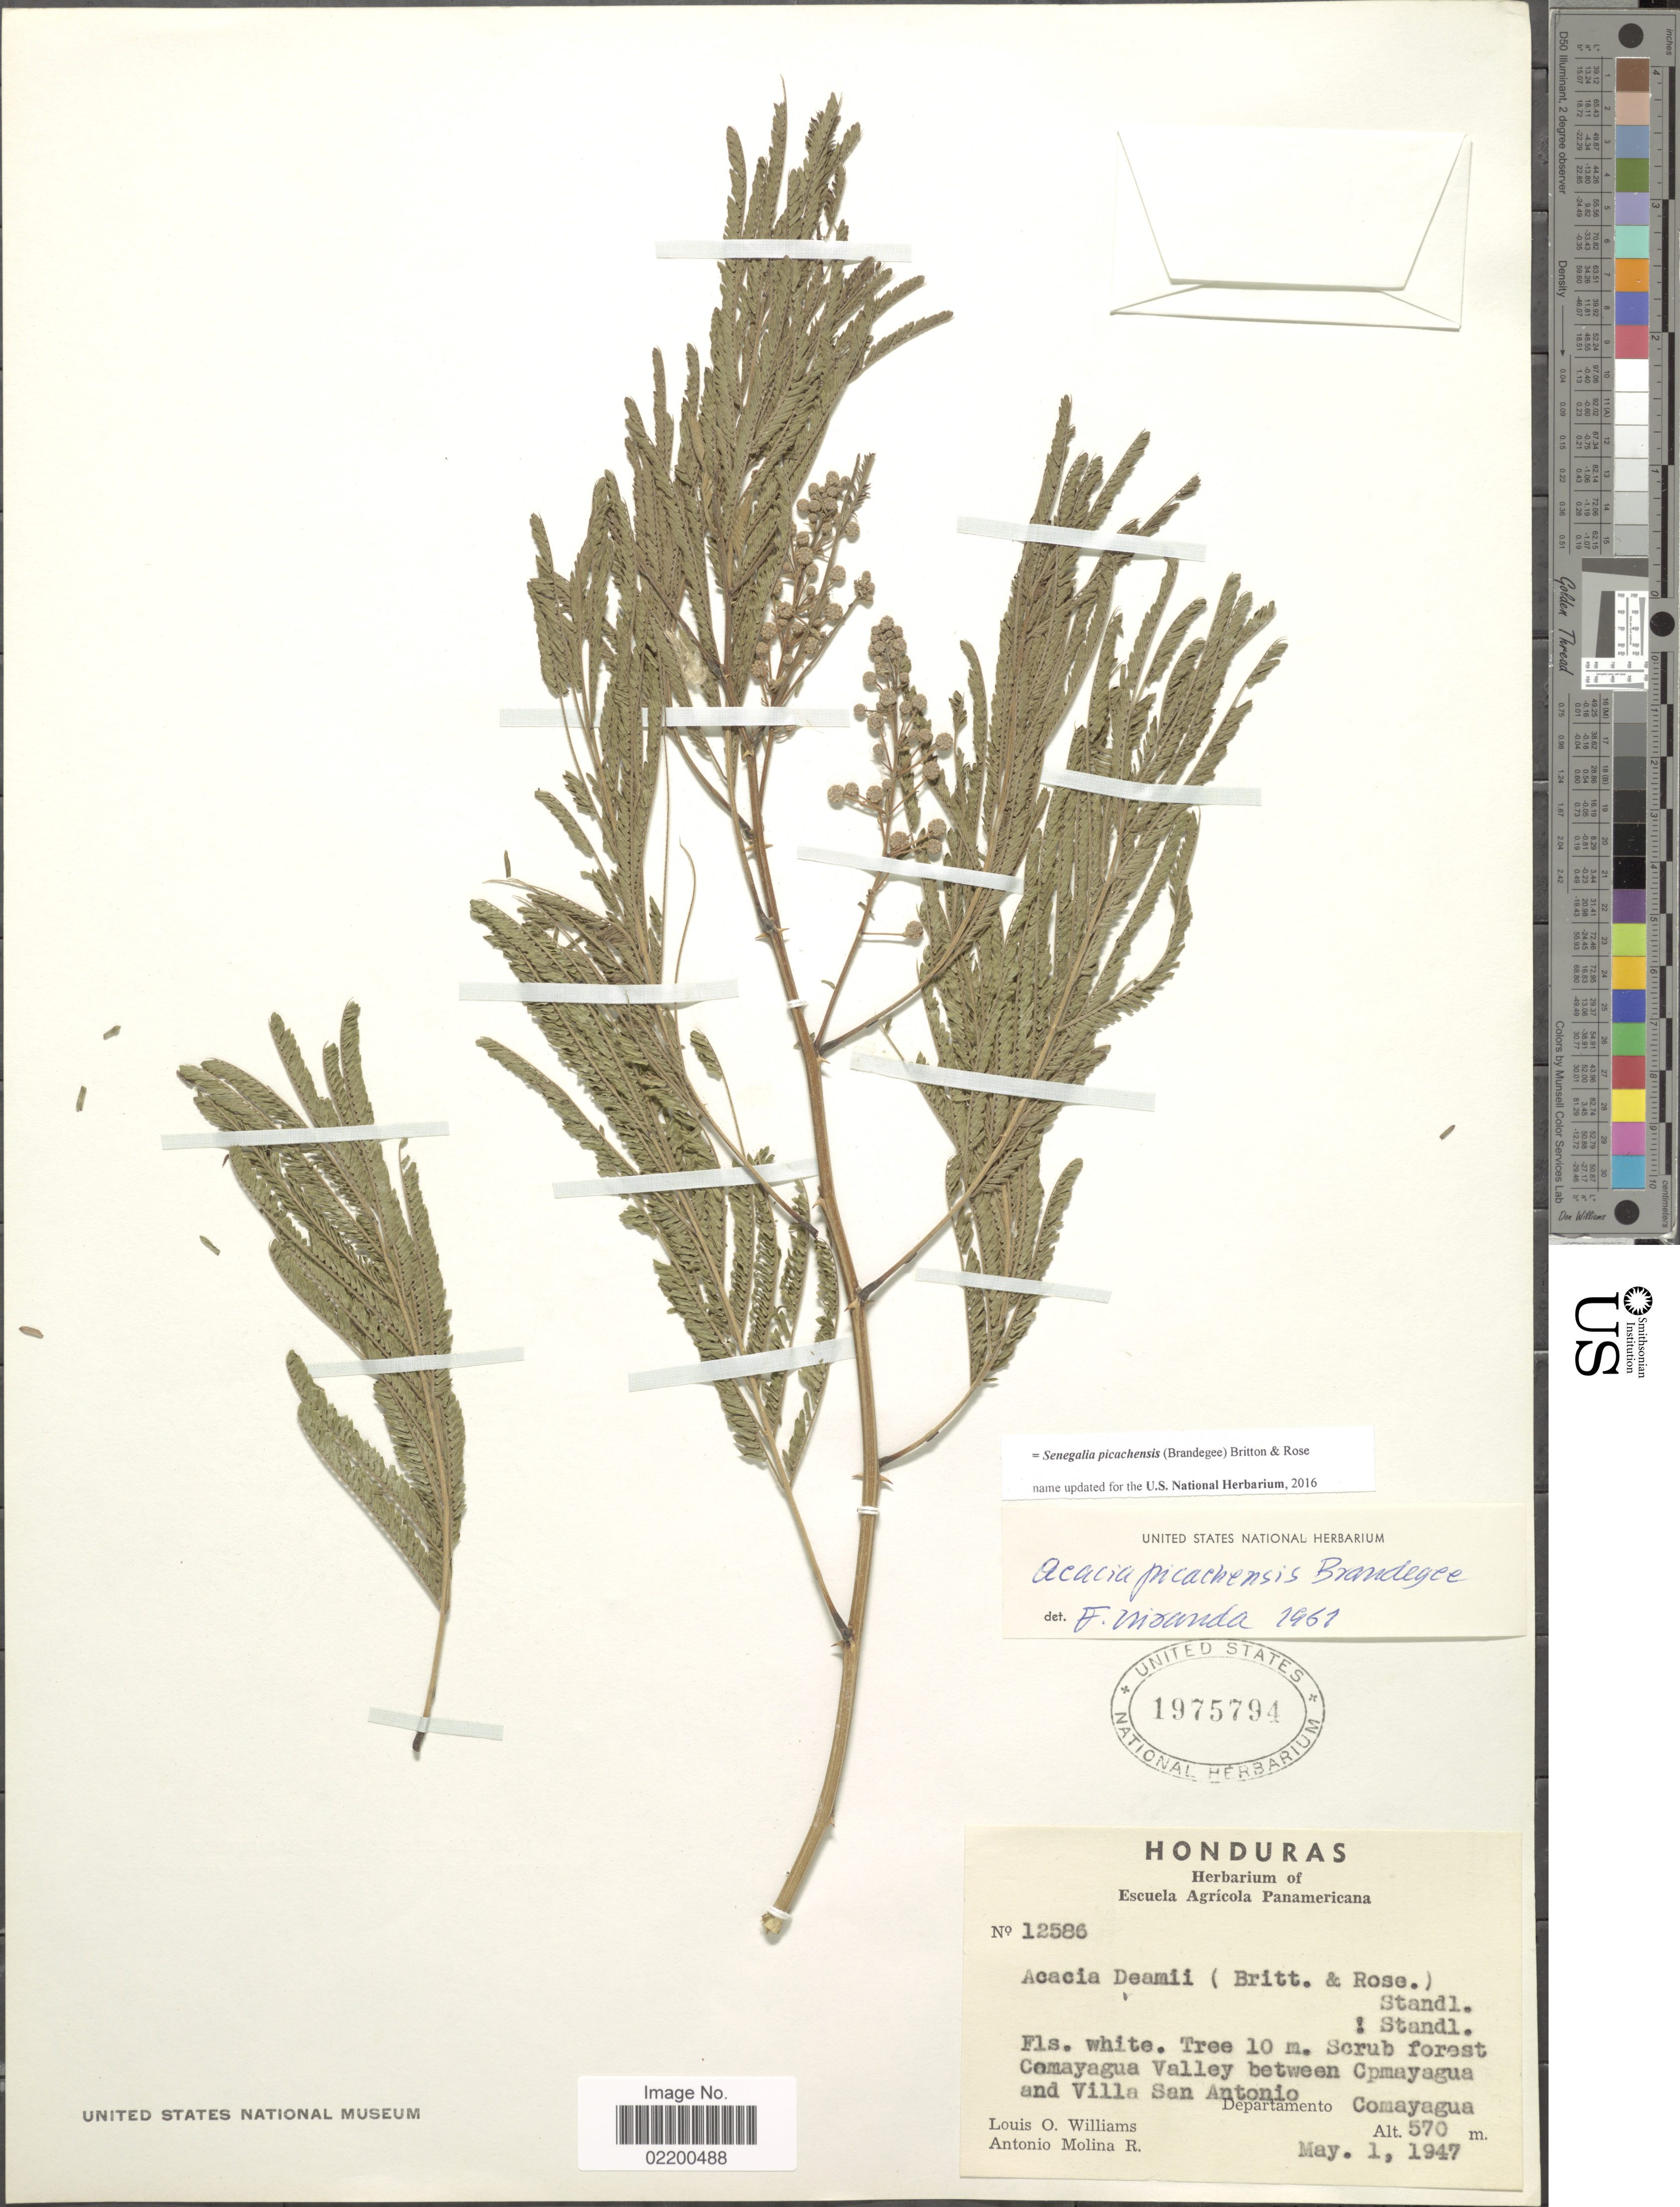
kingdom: Plantae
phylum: Tracheophyta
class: Magnoliopsida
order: Fabales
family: Fabaceae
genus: Senegalia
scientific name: Senegalia picachensis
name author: (Brandegee) Britton & Rose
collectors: L. O. Williams & A. Molina R.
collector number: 12586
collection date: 1947-05-01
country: Honduras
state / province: Comayagua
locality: Comayagya Valley between Comayagua and Villa San Antonio, Departamento Comayagua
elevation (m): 570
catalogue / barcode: US 1975794